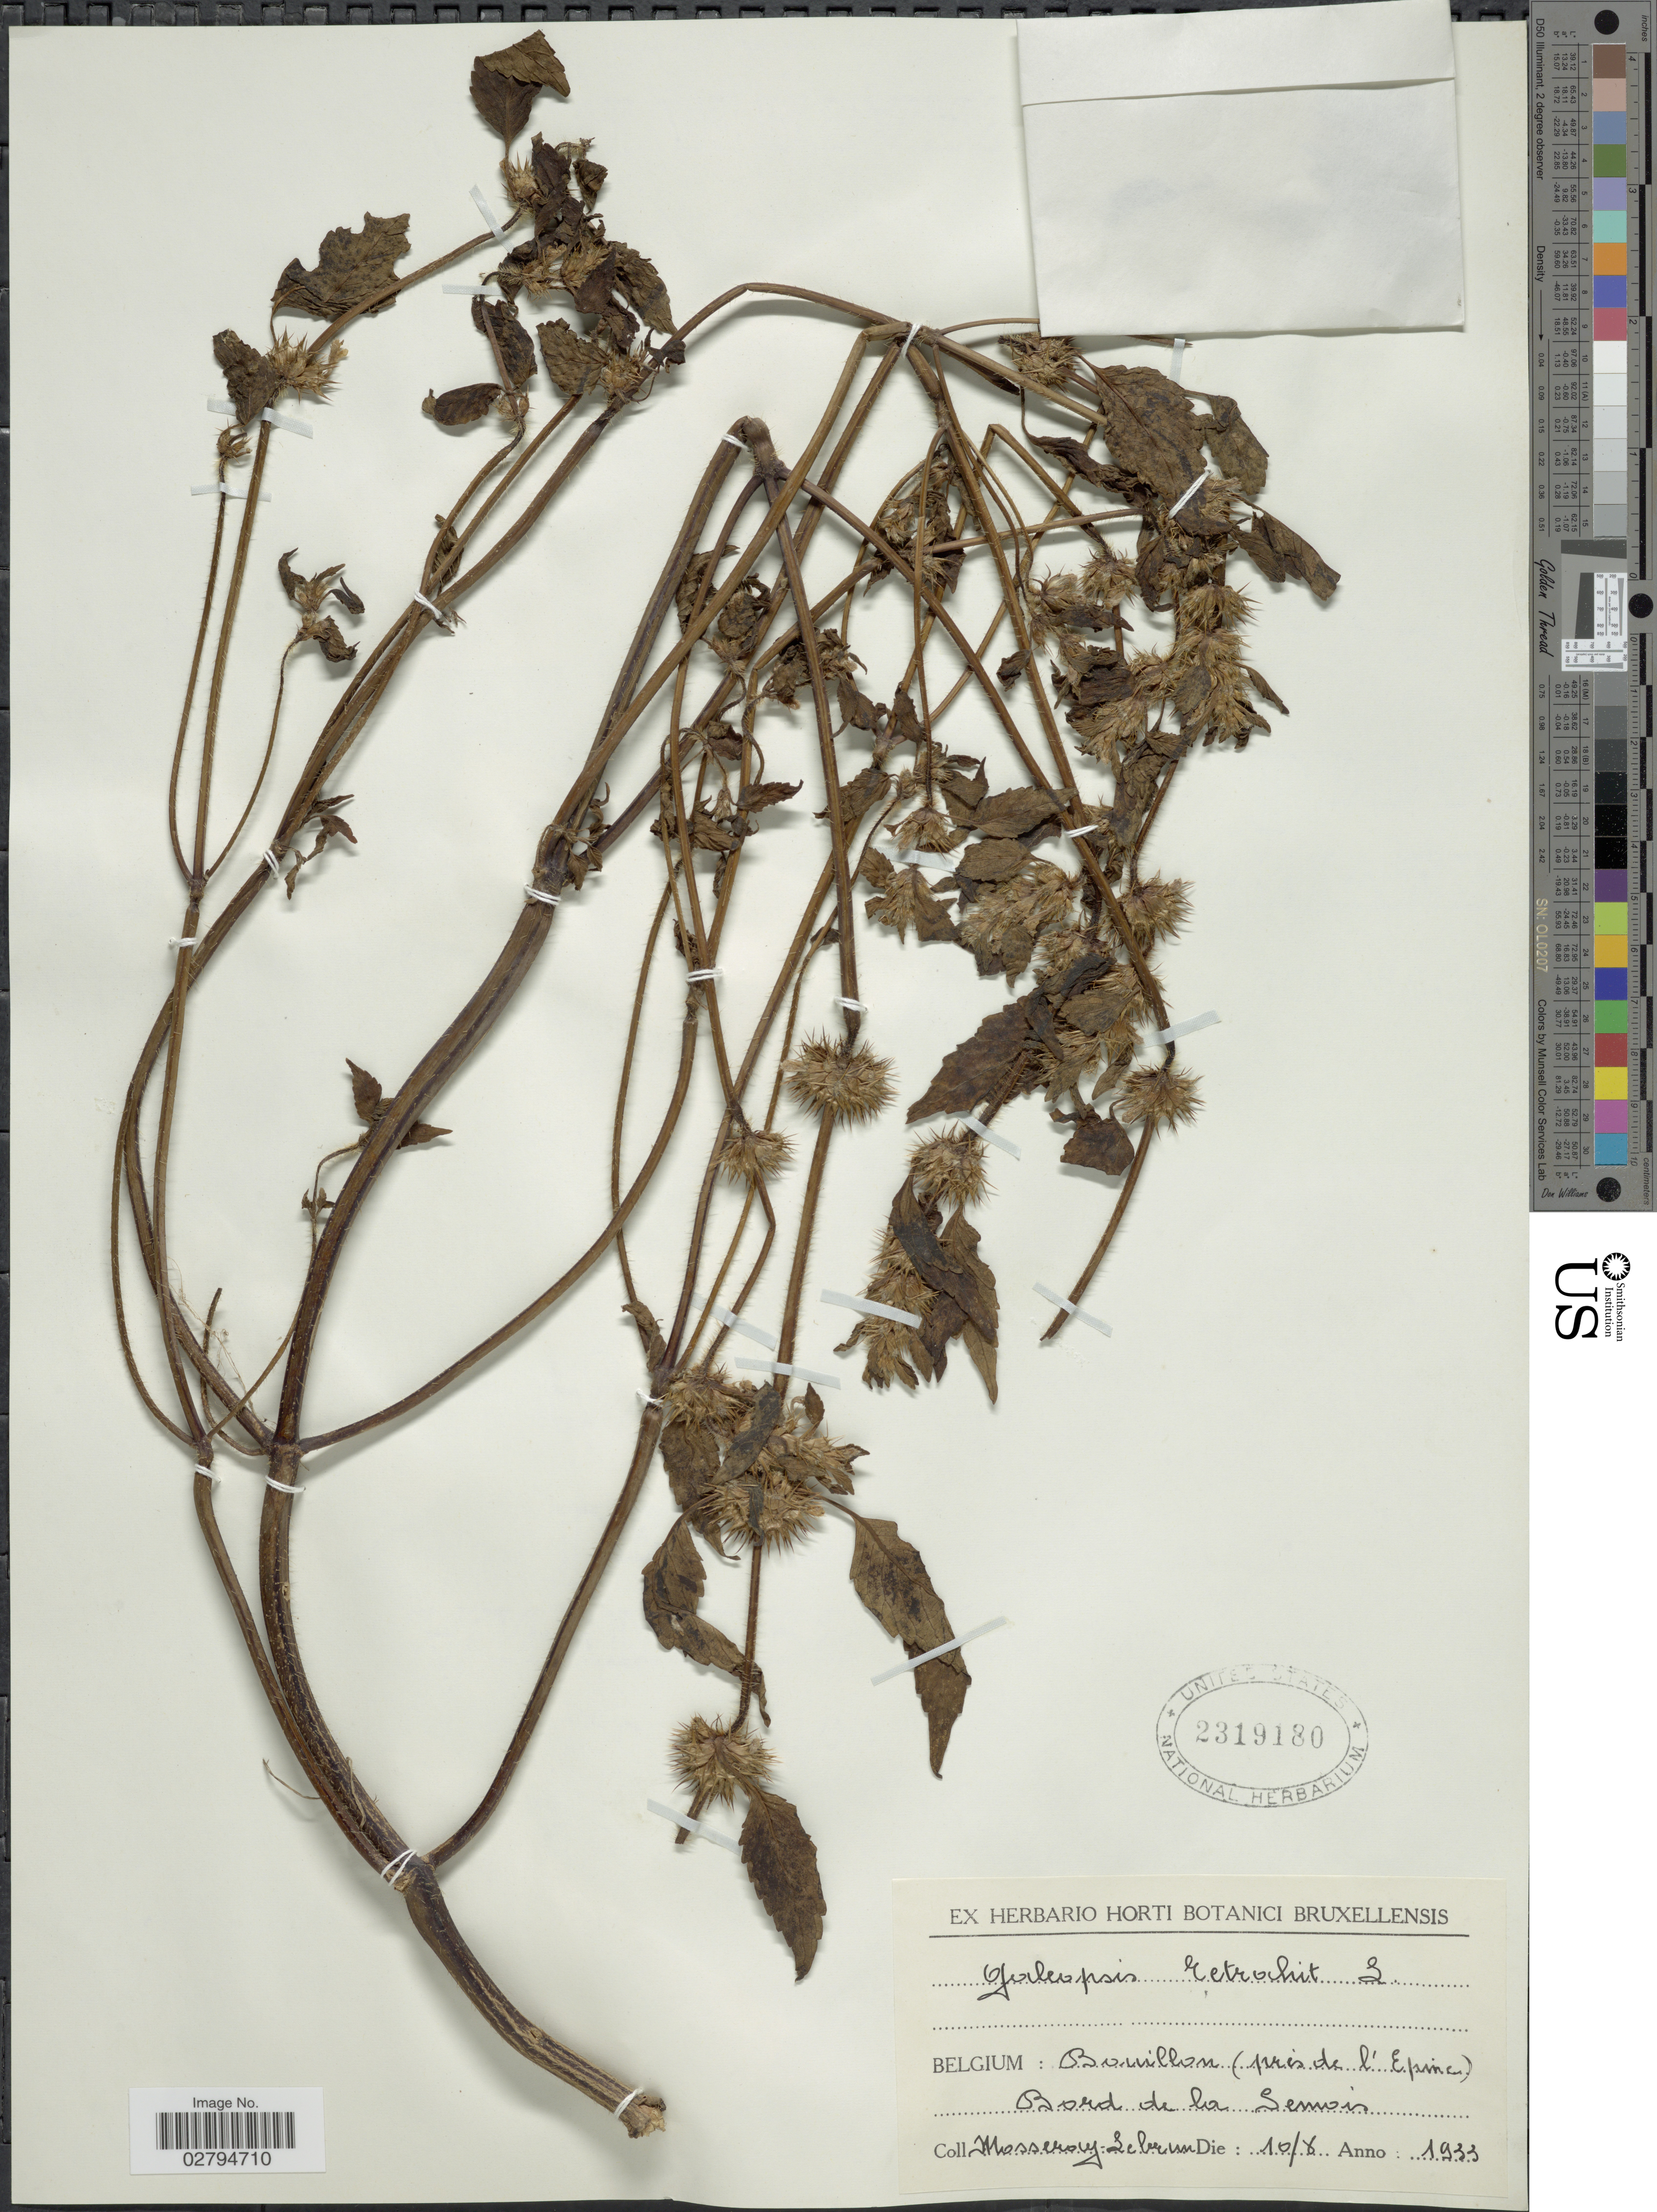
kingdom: Plantae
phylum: Tracheophyta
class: Magnoliopsida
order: Lamiales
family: Lamiaceae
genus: Galeopsis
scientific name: Galeopsis tetrahit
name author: L.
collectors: Mosseray & J.A. Lebrun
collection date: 1933-08-10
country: Belgium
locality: Bouillon (prés de l'Epine). Bord de la Semois.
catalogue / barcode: US 2319180